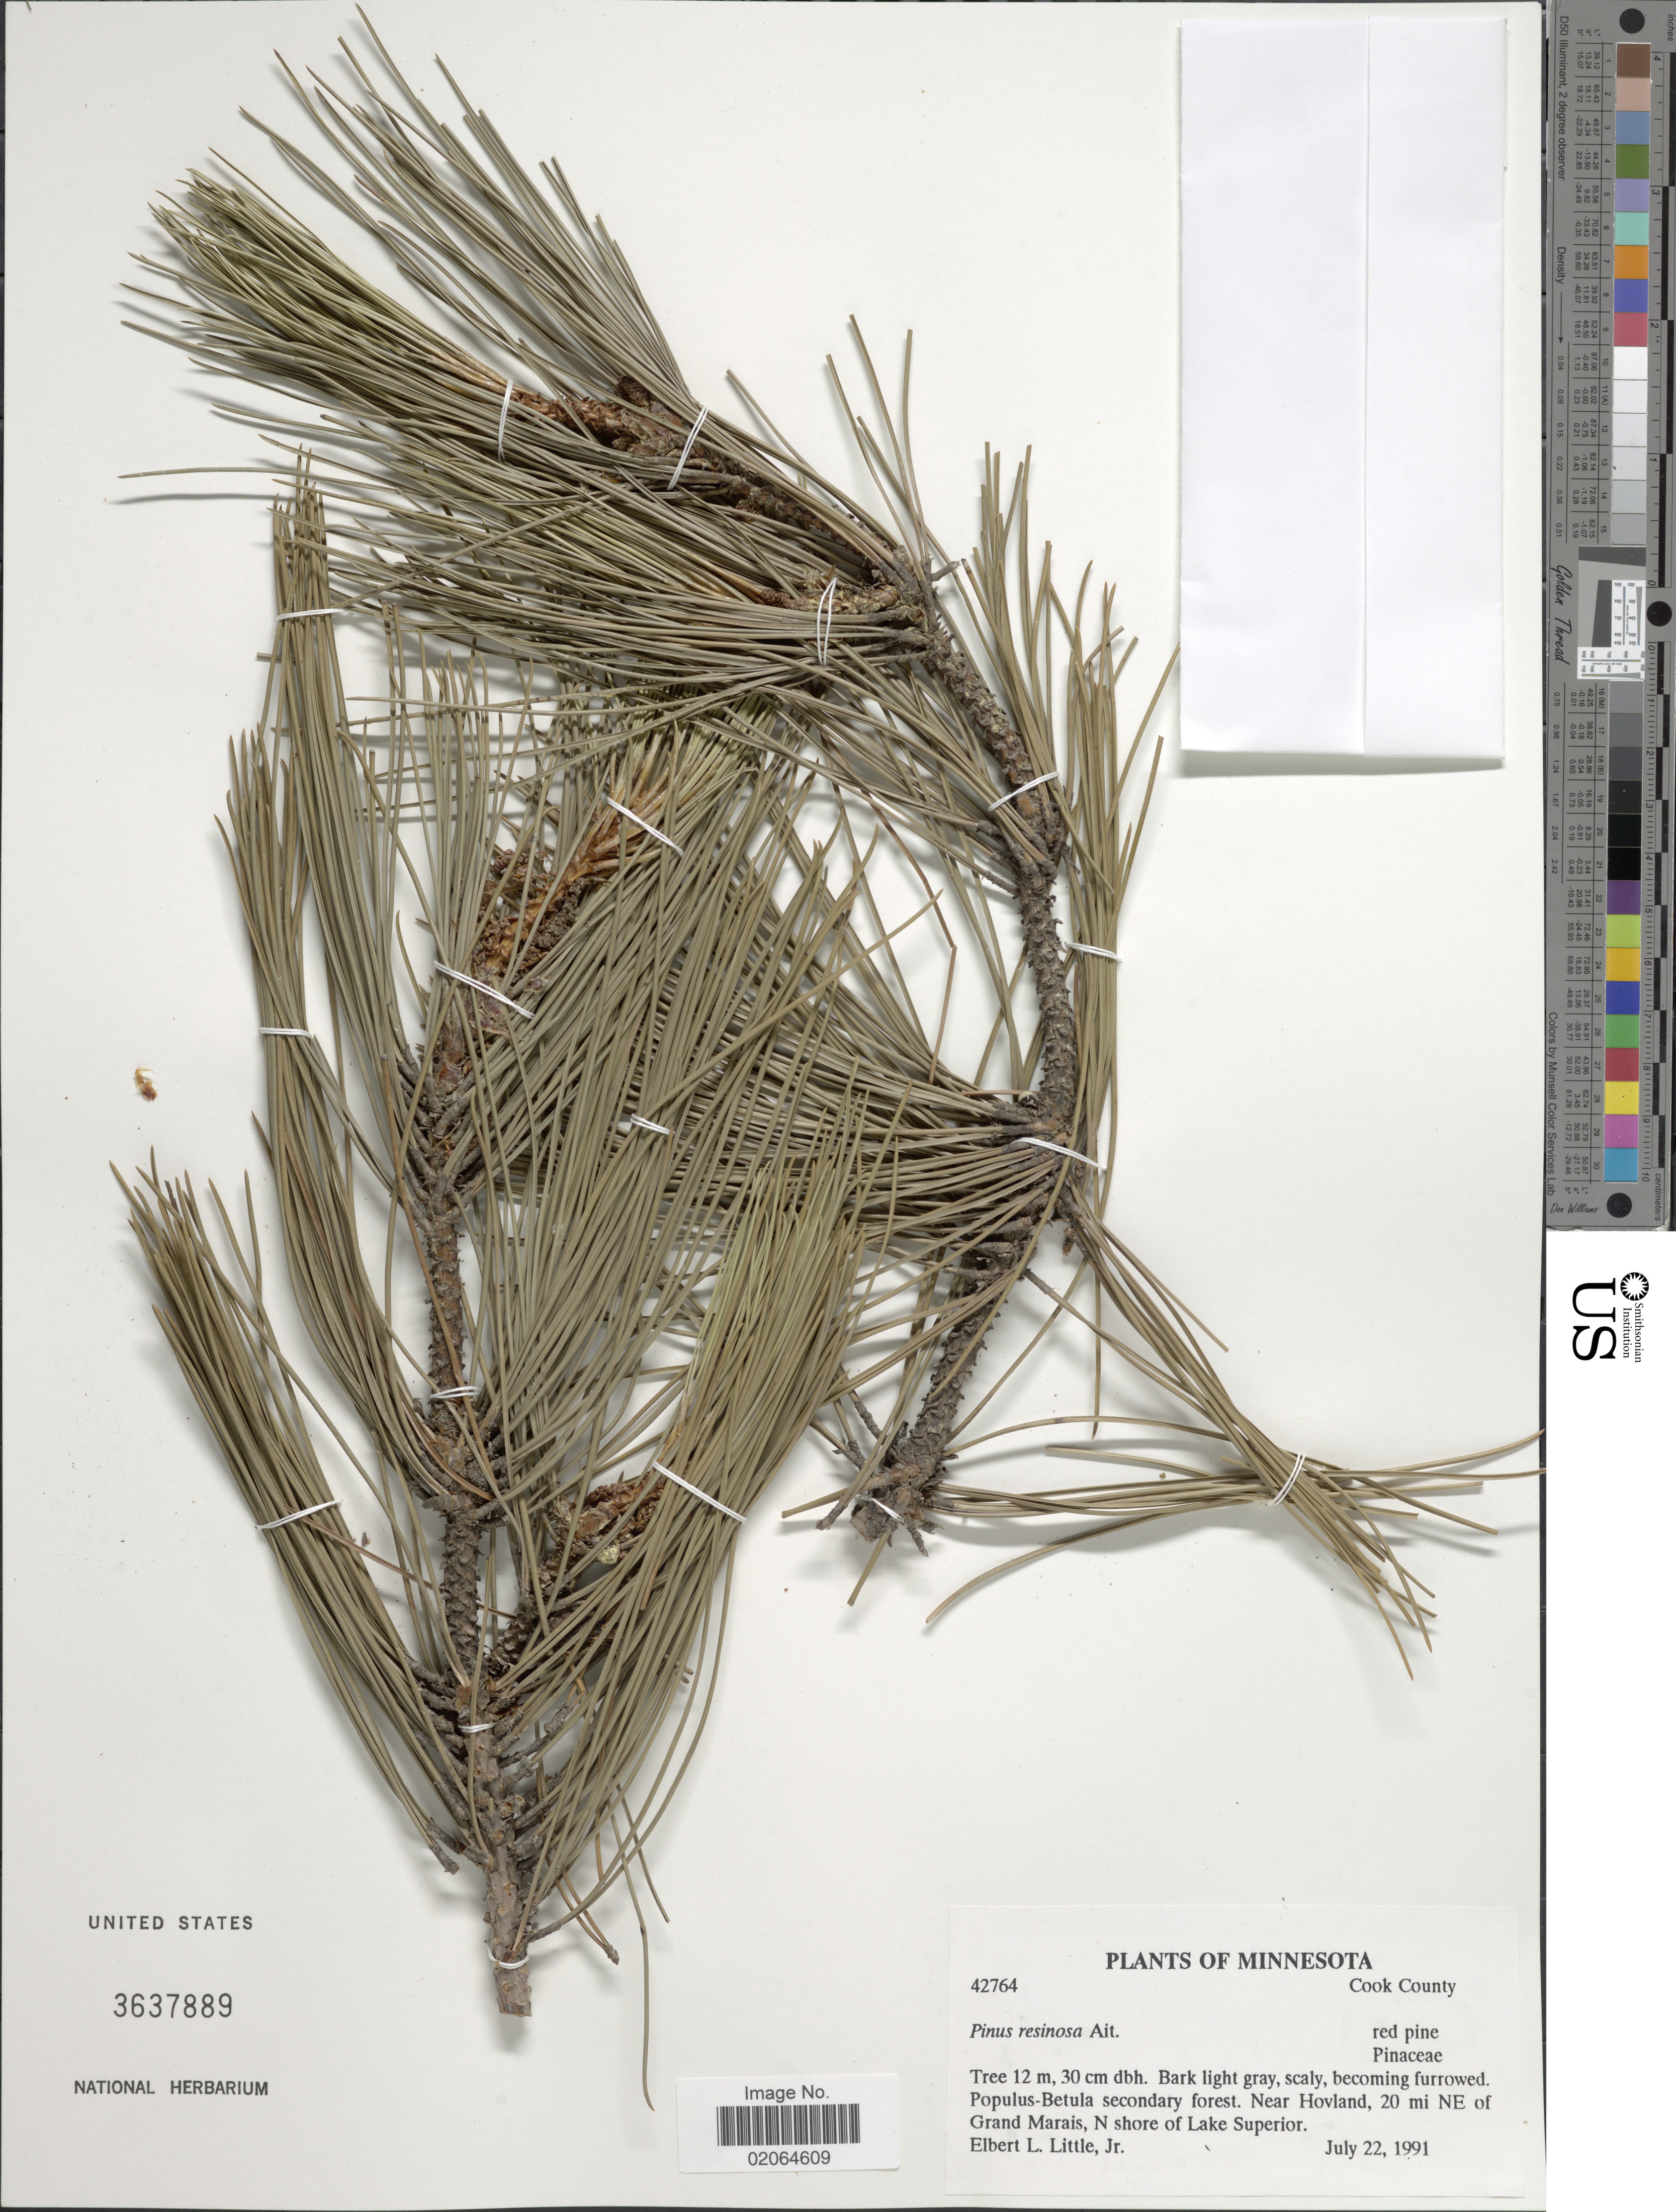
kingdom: Plantae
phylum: Tracheophyta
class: Pinopsida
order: Pinales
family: Pinaceae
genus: Pinus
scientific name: Pinus resinosa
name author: Aiton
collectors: E. L. Little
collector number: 42764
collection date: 1991-07-22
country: United States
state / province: Minnesota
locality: Minnesota, Cook County., Near Hovland, 20 mi NE of Grand Marais, N. shore of Lake Superior.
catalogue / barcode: US 3637889